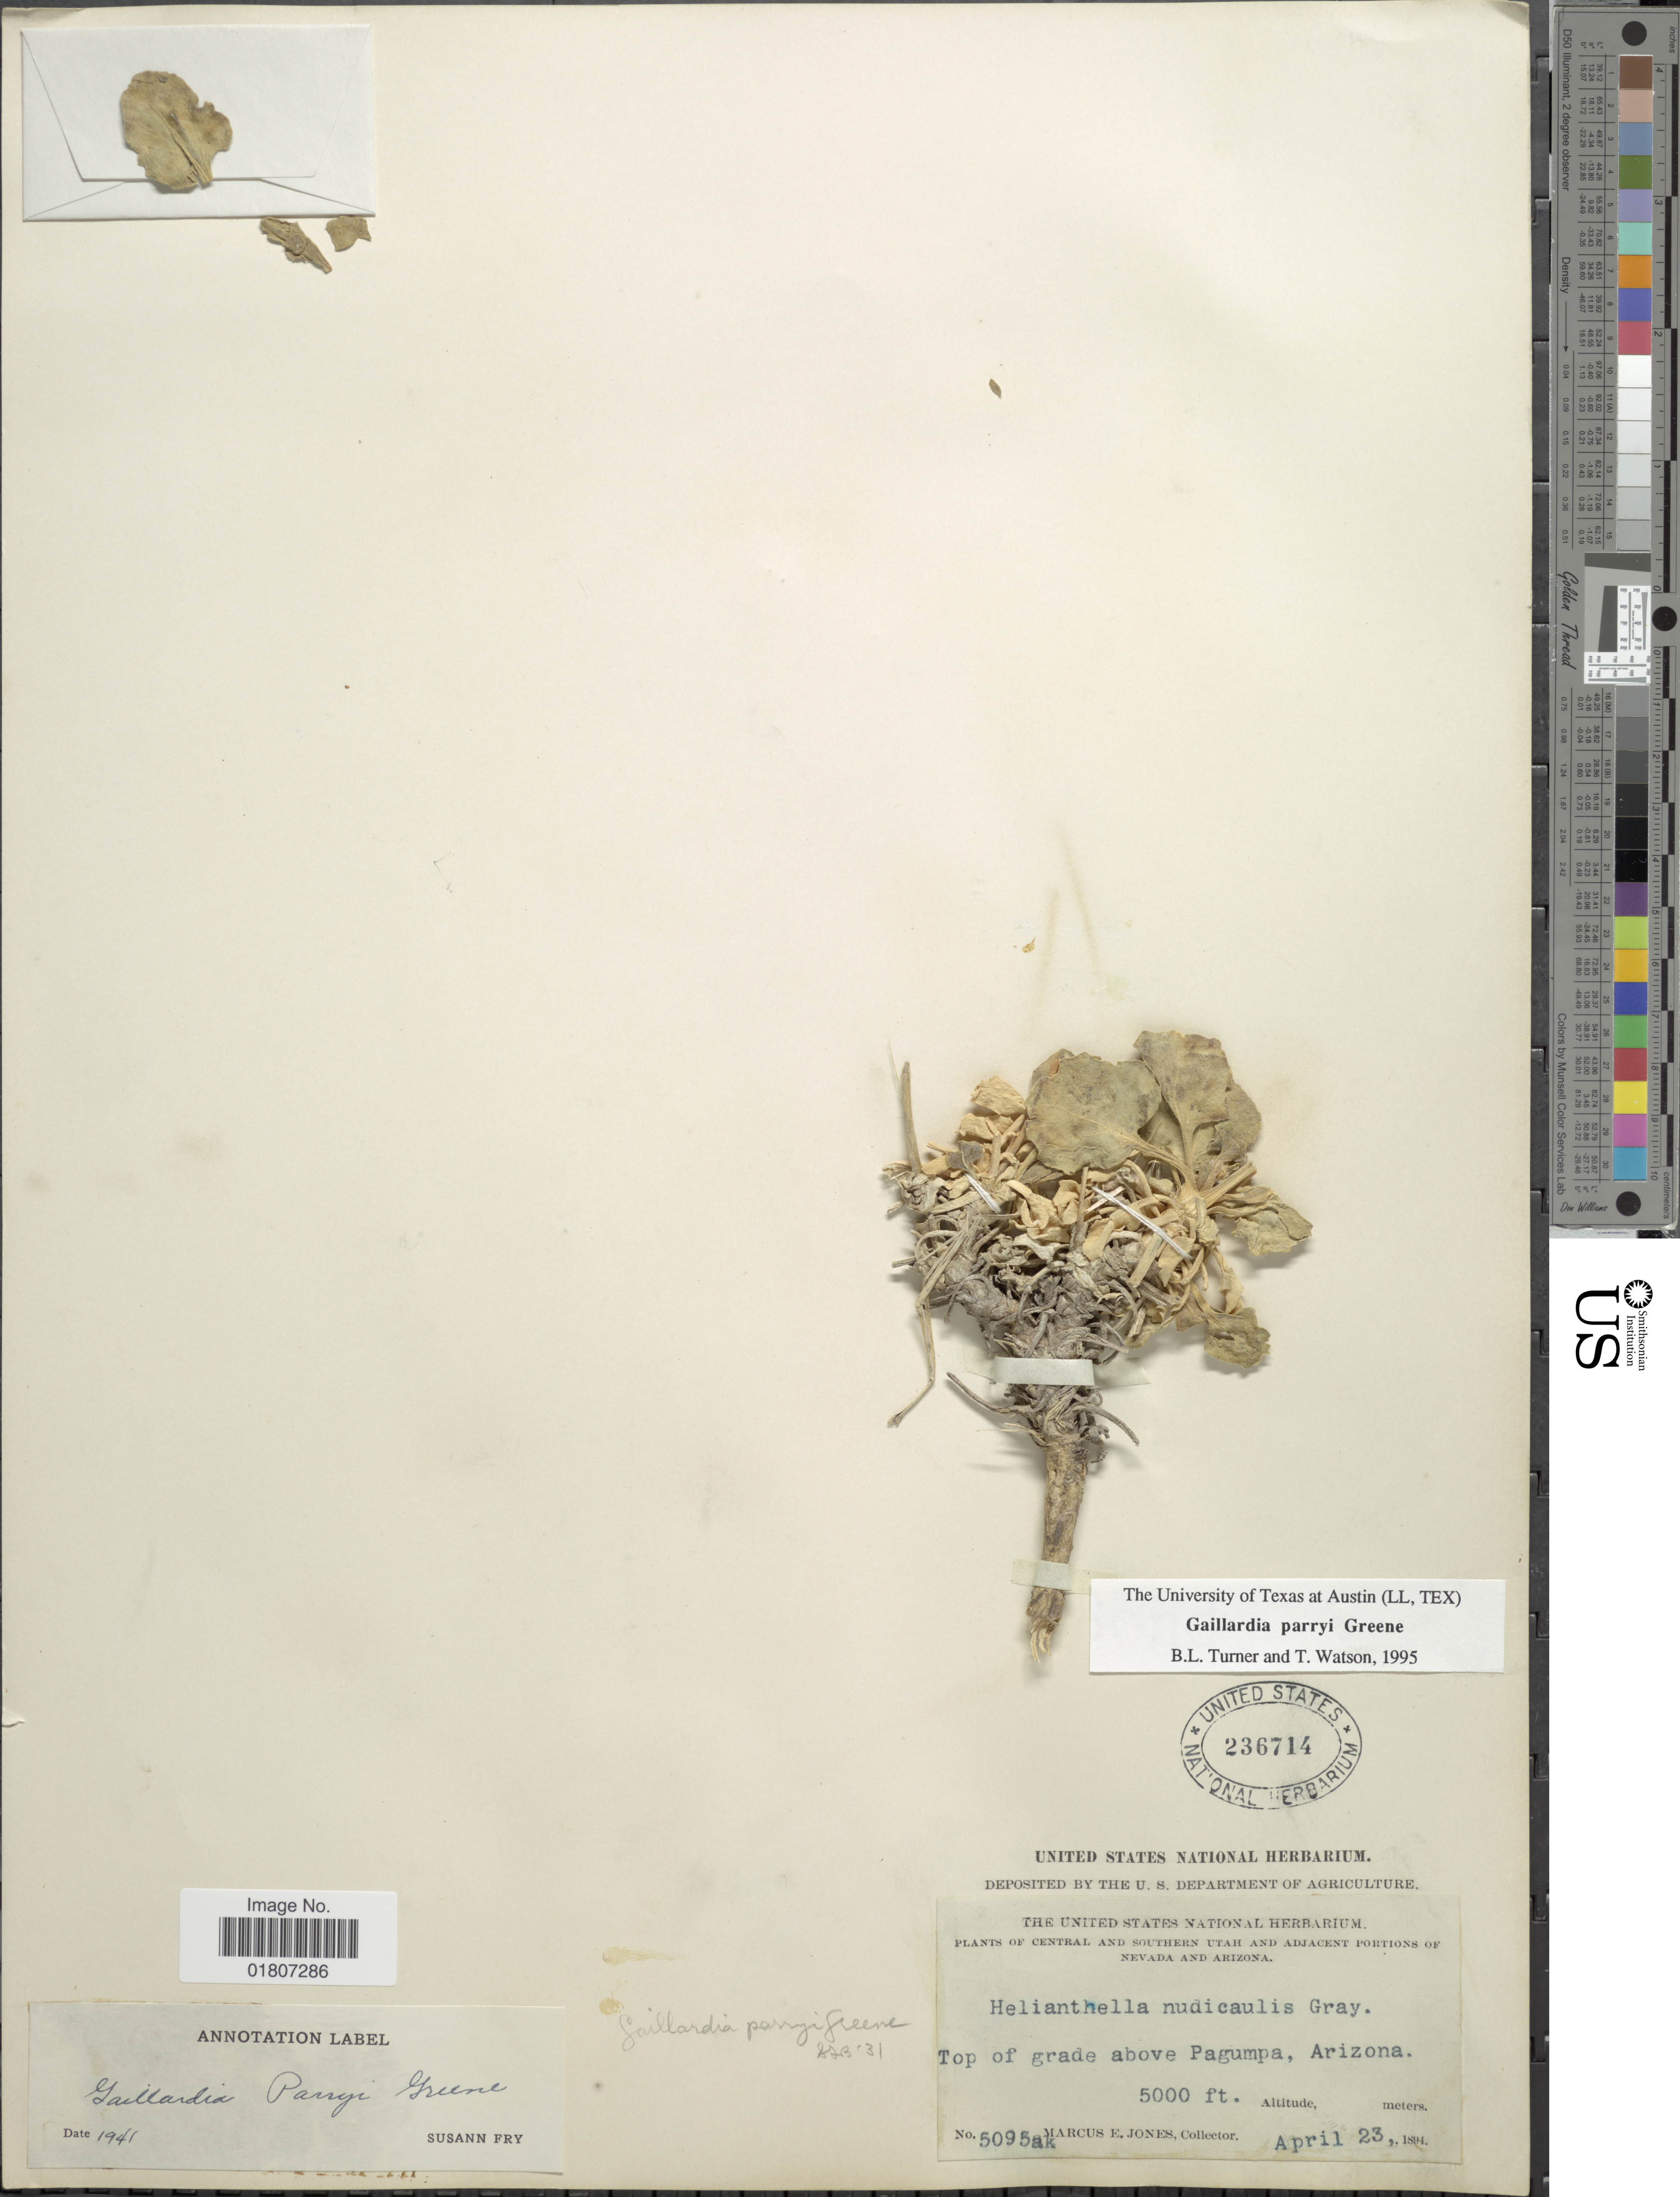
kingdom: Plantae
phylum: Tracheophyta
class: Magnoliopsida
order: Asterales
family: Asteraceae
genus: Gaillardia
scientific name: Gaillardia parryi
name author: Greene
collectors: M. E. Jones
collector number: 5095ak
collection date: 1894-04-23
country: United States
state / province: Arizona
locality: Top of grade above Pagumpa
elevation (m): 1524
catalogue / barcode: US 236714